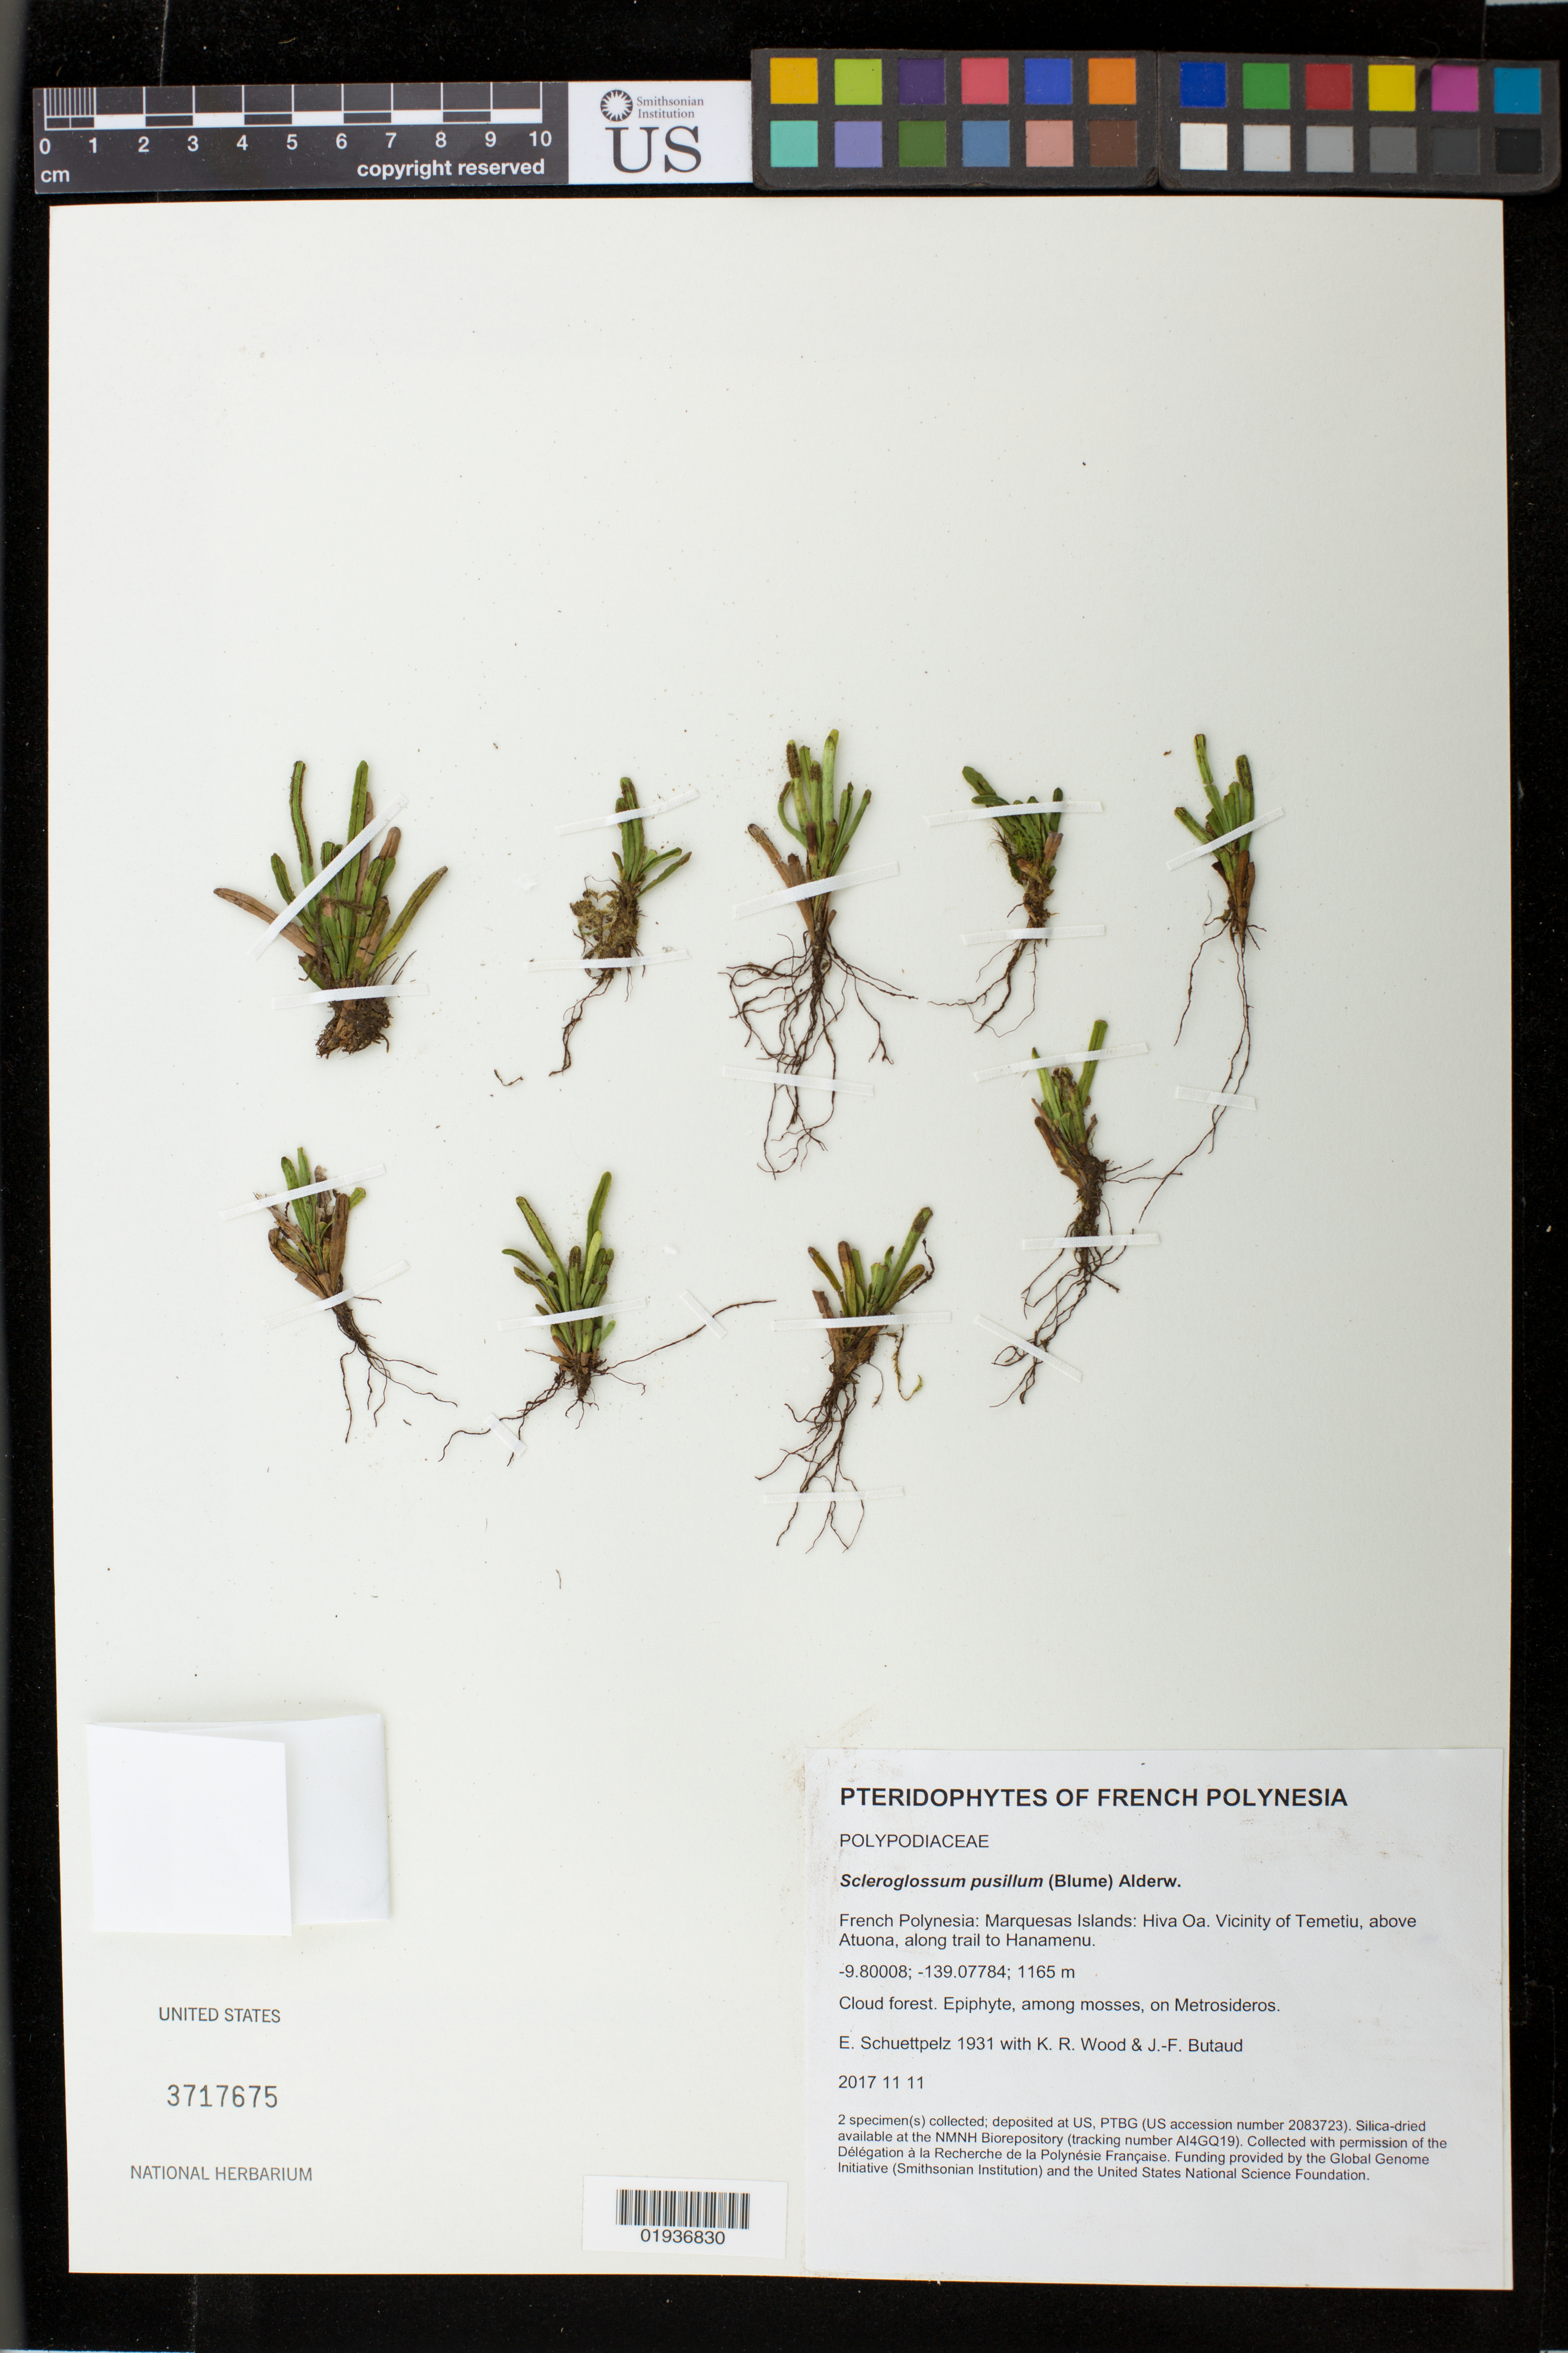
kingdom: Plantae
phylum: Tracheophyta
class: Polypodiopsida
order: Polypodiales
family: Polypodiaceae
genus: Scleroglossum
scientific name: Scleroglossum pusillum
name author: (Blume) Alderw.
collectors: E. Schuettpelz, K. R. Wood & J. -F. Butaud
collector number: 1931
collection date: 2017-11-11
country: French Polynesia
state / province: Marquesas Islands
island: Hiva Oa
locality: Vicinity of Temetiu, above Atuona, along trail to Hanamenu.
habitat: Cloud forest.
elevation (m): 1165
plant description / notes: Collected with permission of the Délégation à la Recherche de la Polynésie Française. Funding provided by the Global Genome Initiative (Smithsonian Institution) and the United States National Science Foundation. Silica dried tissue stored at AI4GQ19 in the NMNH Biorepository, Smithsonian Institution.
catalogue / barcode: US 3717675